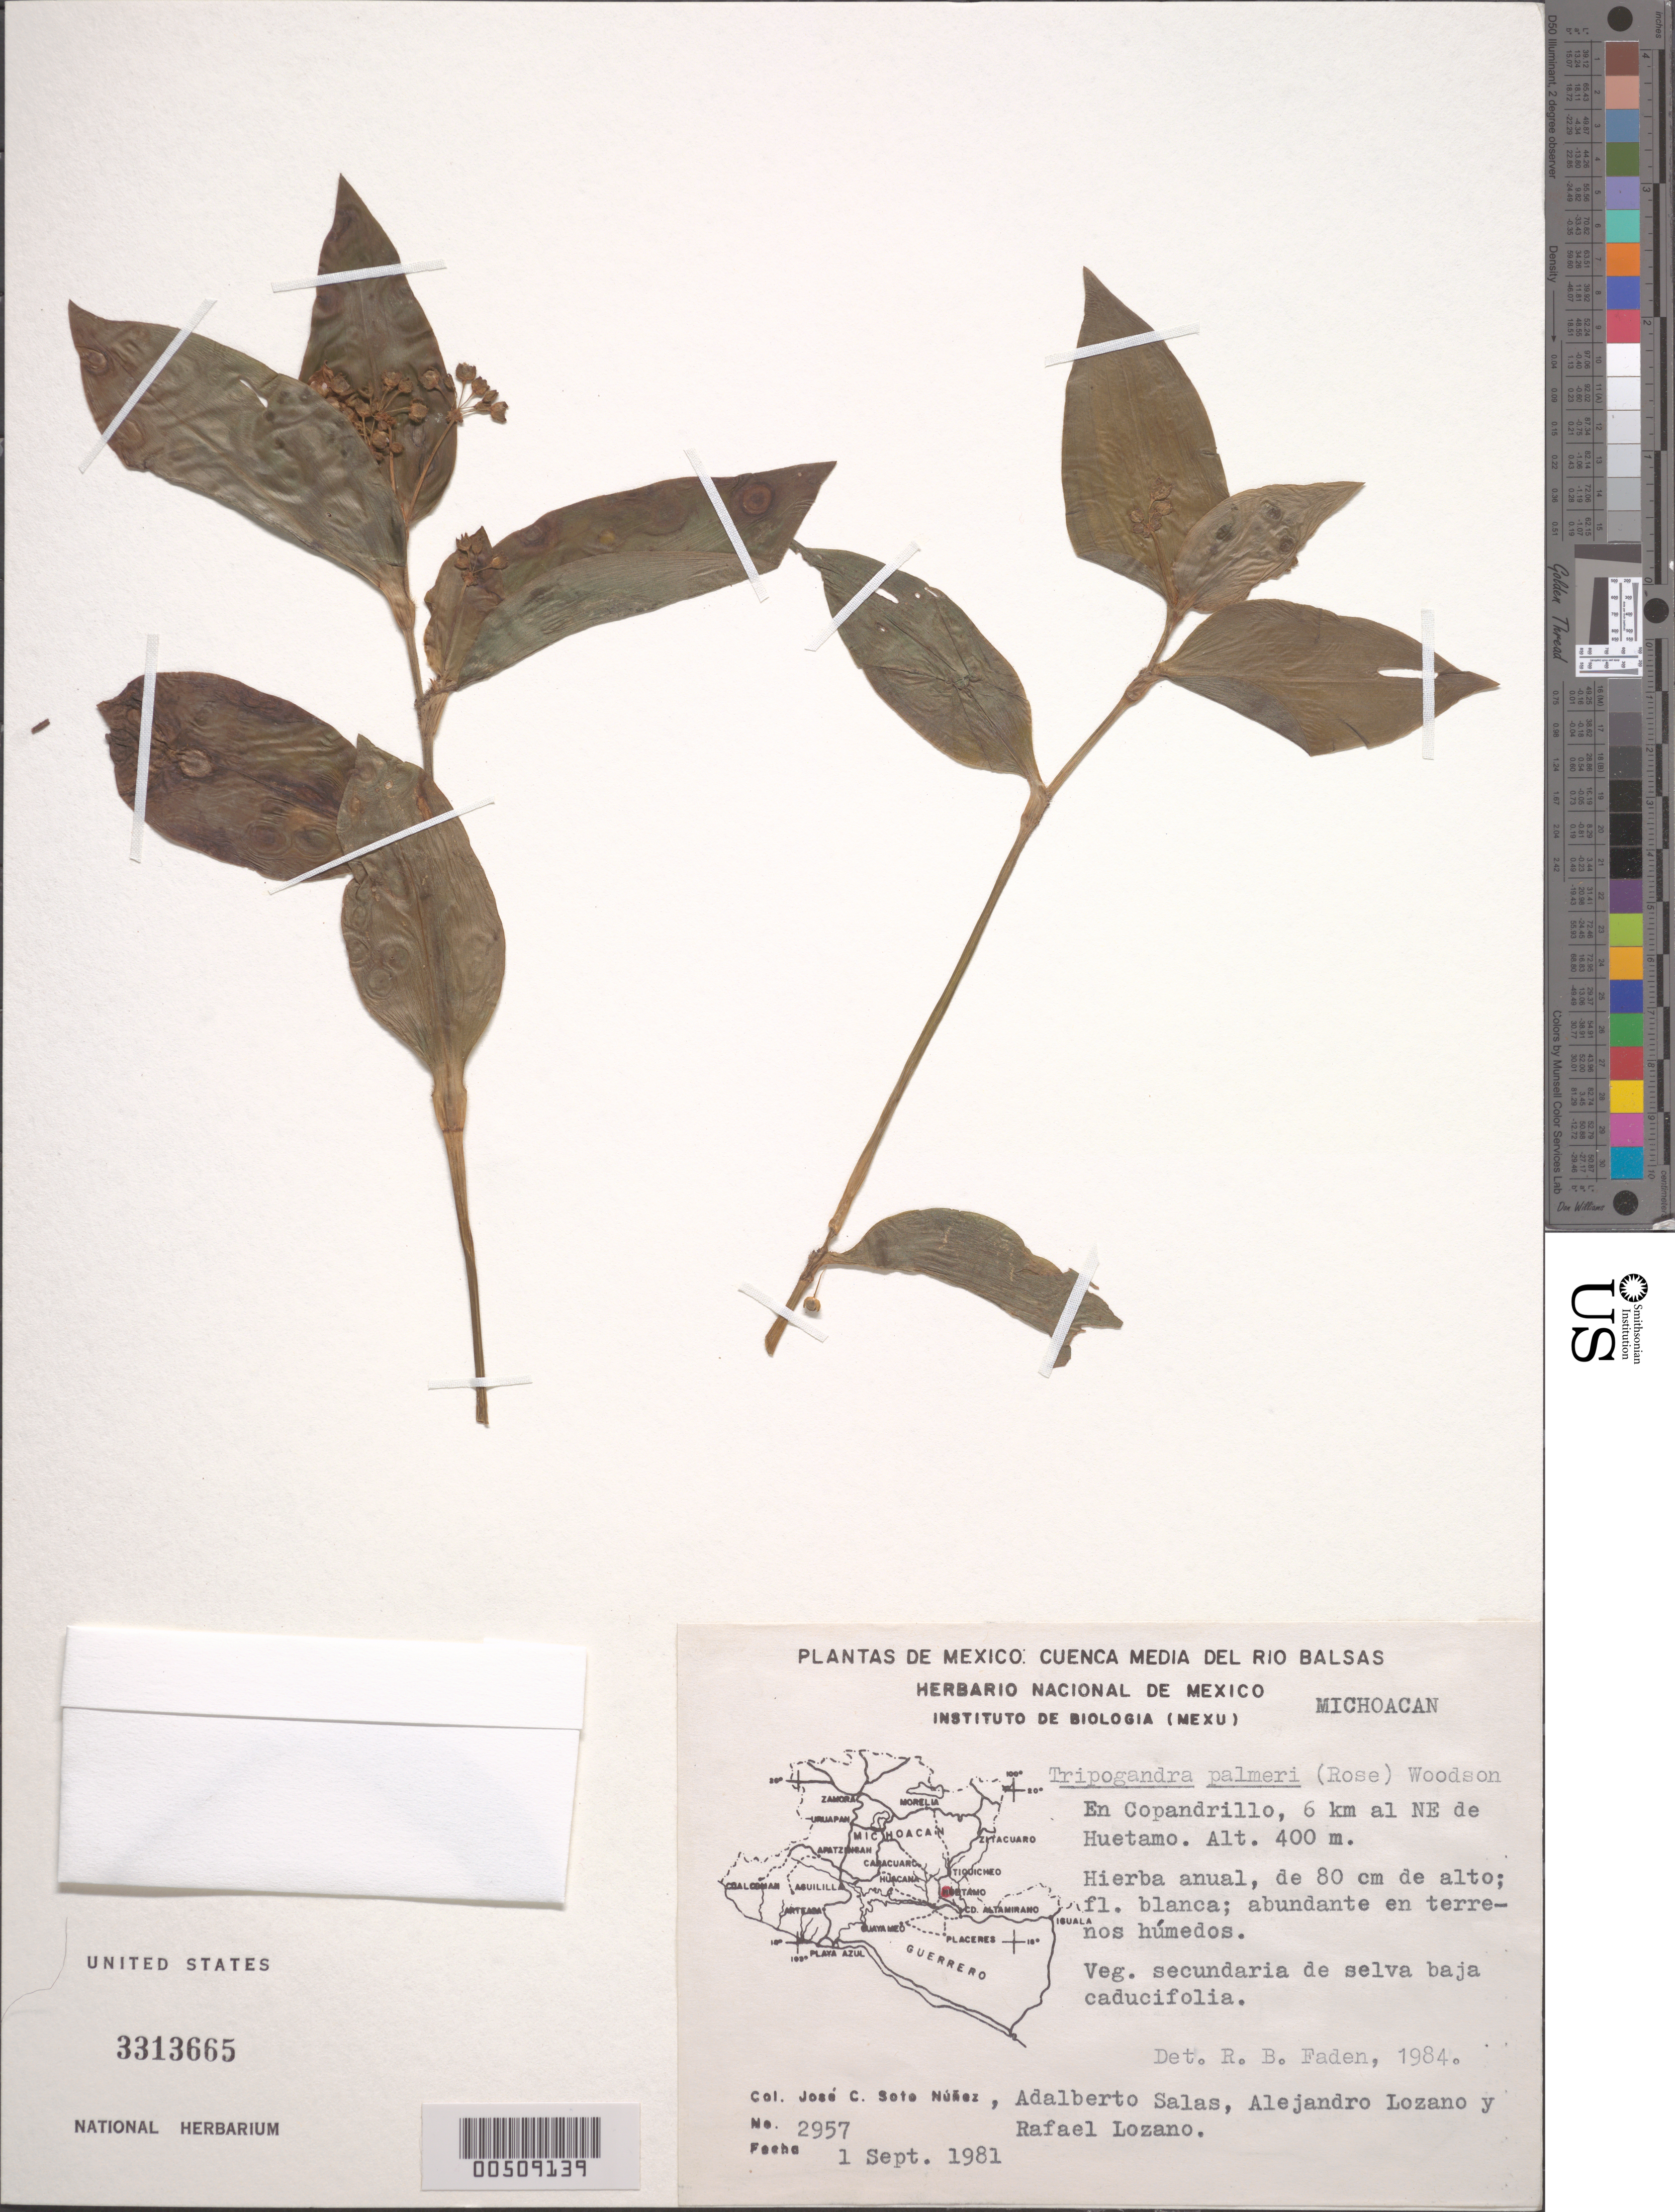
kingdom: Plantae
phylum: Tracheophyta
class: Liliopsida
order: Commelinales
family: Commelinaceae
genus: Tripogandra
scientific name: Tripogandra palmeri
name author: (Rose) Woodson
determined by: Faden, Robert B., (US), Smithsonian Institution - National Museum of Natural History (UNITED STATES)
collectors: J. C. Soto Núñez, A. Salas, A. Lozano & R. Lozano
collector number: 2957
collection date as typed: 01 Sep 1981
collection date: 1981-09-01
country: Mexico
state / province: Michoacán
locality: NE of Huetamo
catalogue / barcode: US 3313665